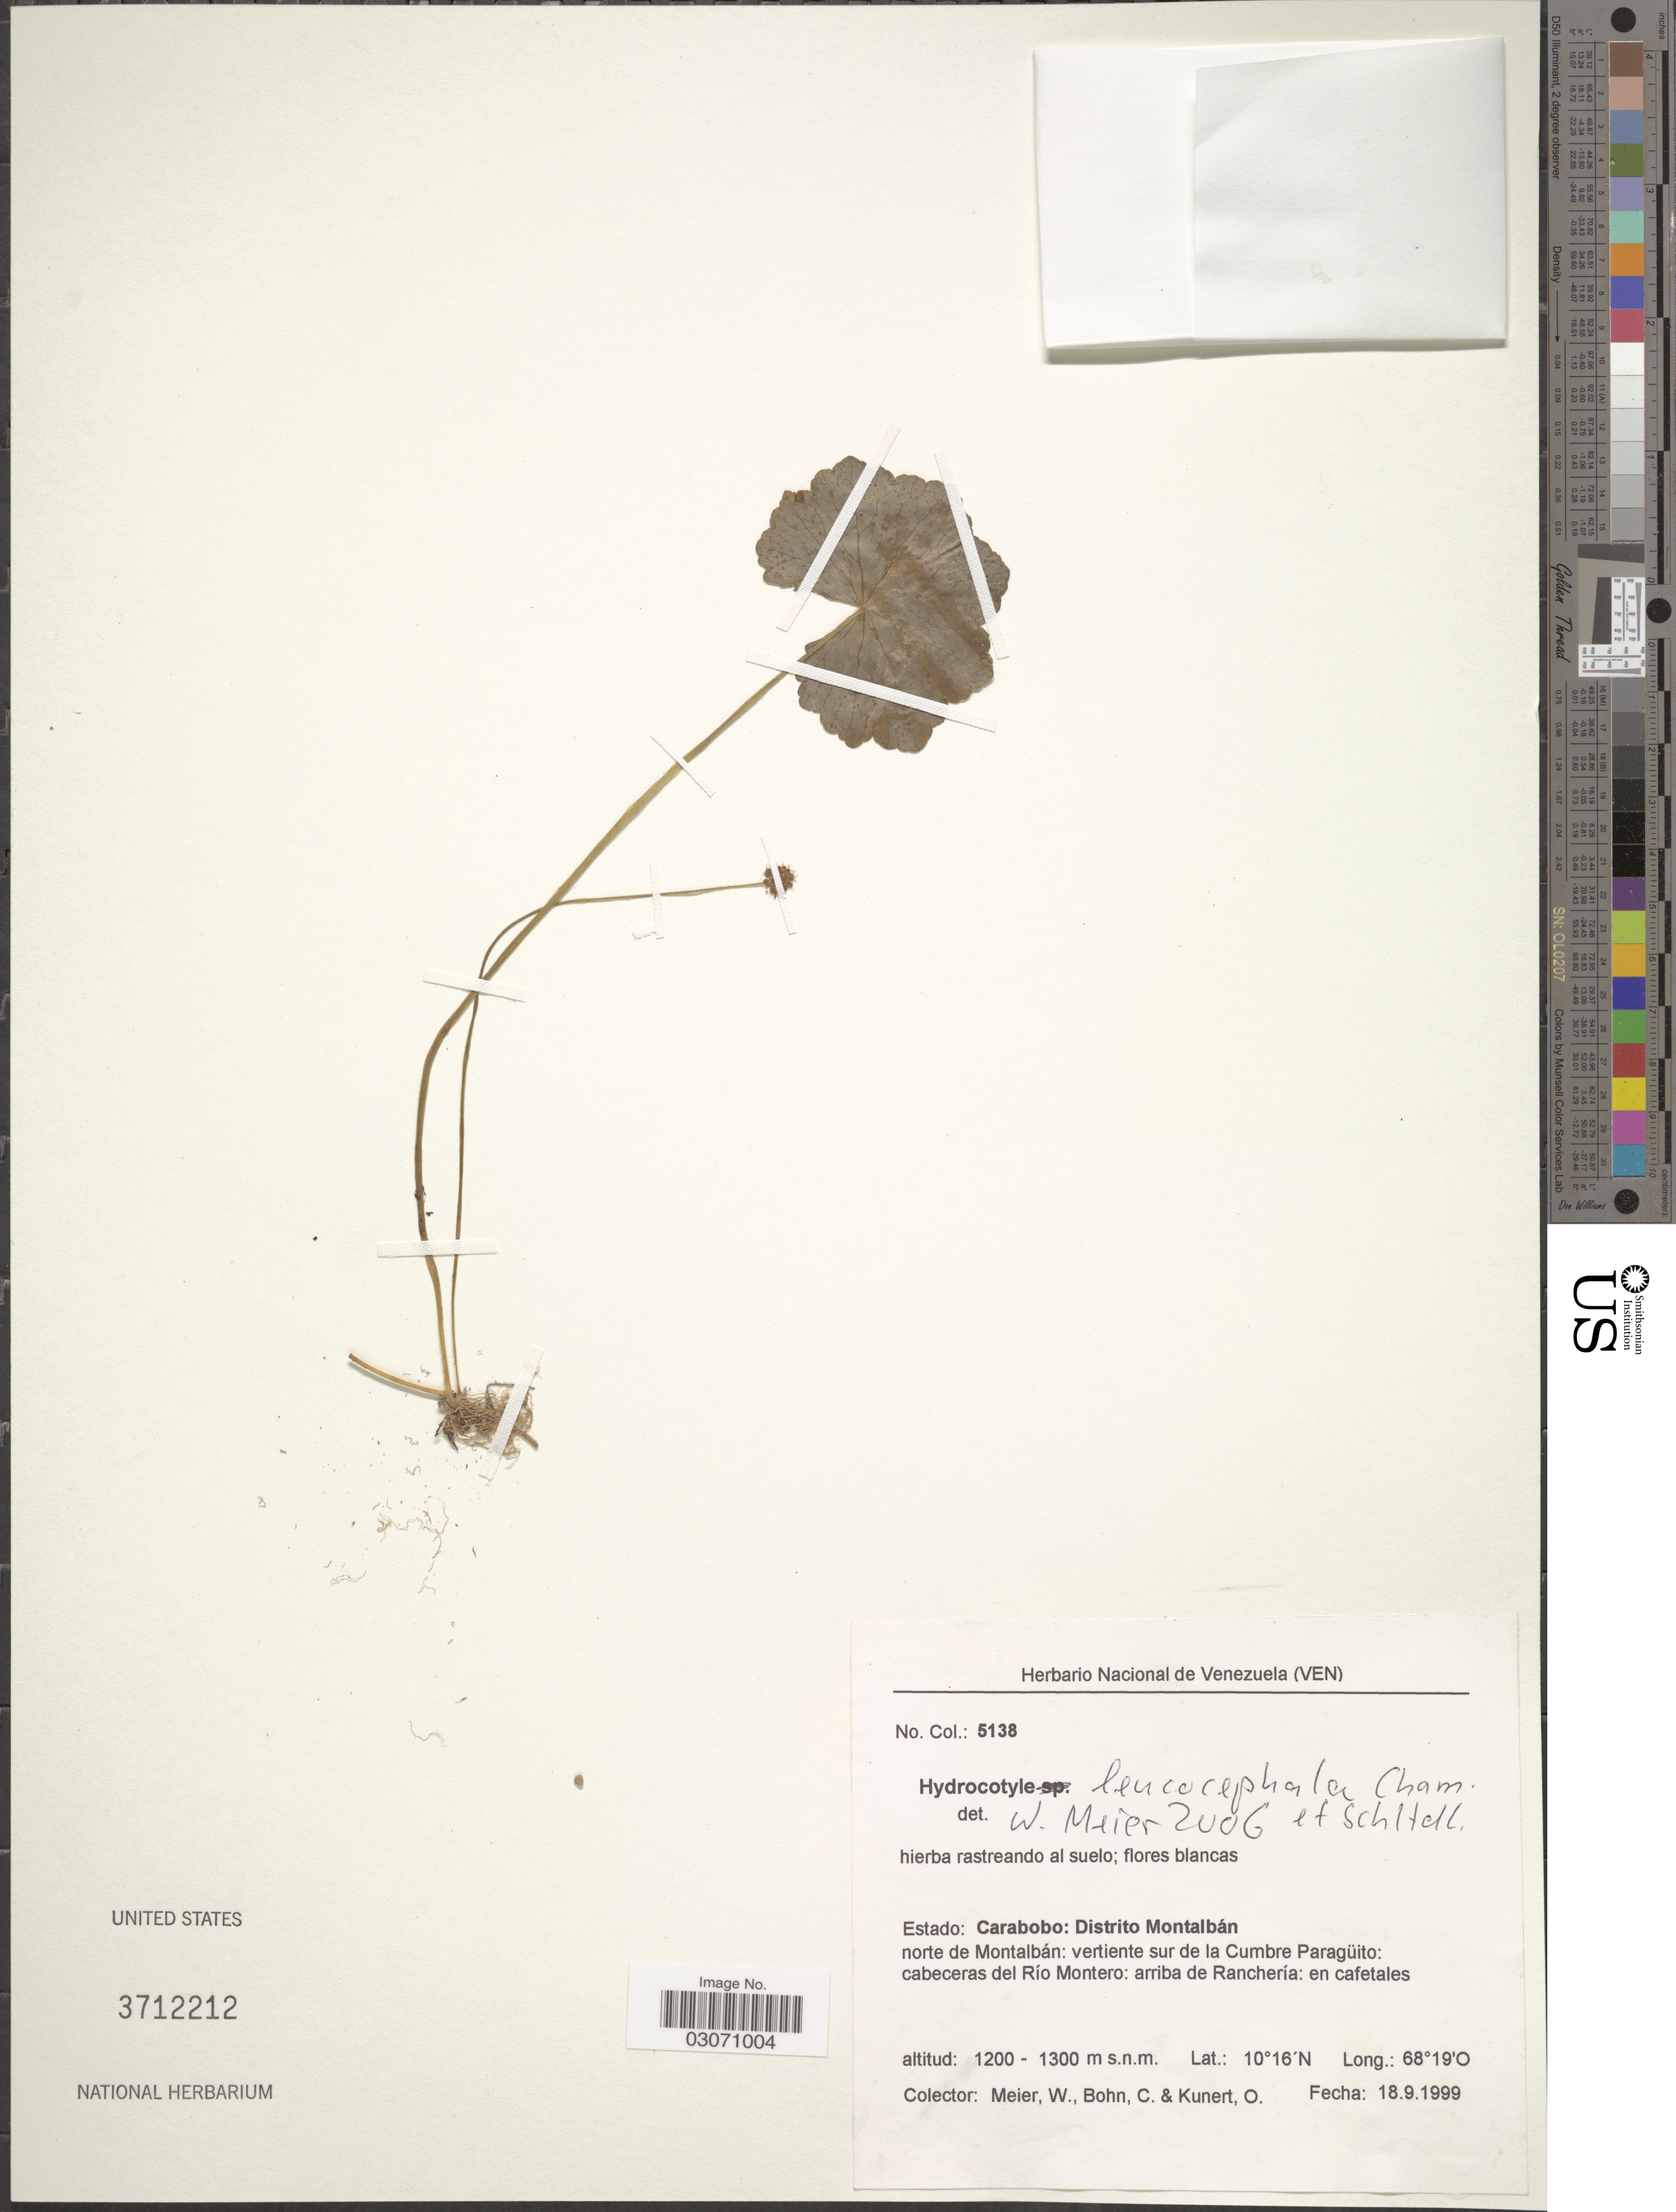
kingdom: Plantae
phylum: Tracheophyta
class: Magnoliopsida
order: Apiales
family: Araliaceae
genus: Hydrocotyle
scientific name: Hydrocotyle leucocephala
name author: Cham. & Schltdl.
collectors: W. Meier, C. Bohn & O. Kunert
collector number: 5138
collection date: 1999-09-18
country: Venezuela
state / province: Carabobo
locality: Distrito Montalbán, norte de Montalbán: vertiente sur de la Cumbre Paragüito: cabeceras del Río Montero: arriba de Ranchería: en cafetales.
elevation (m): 1200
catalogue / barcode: US 3712212